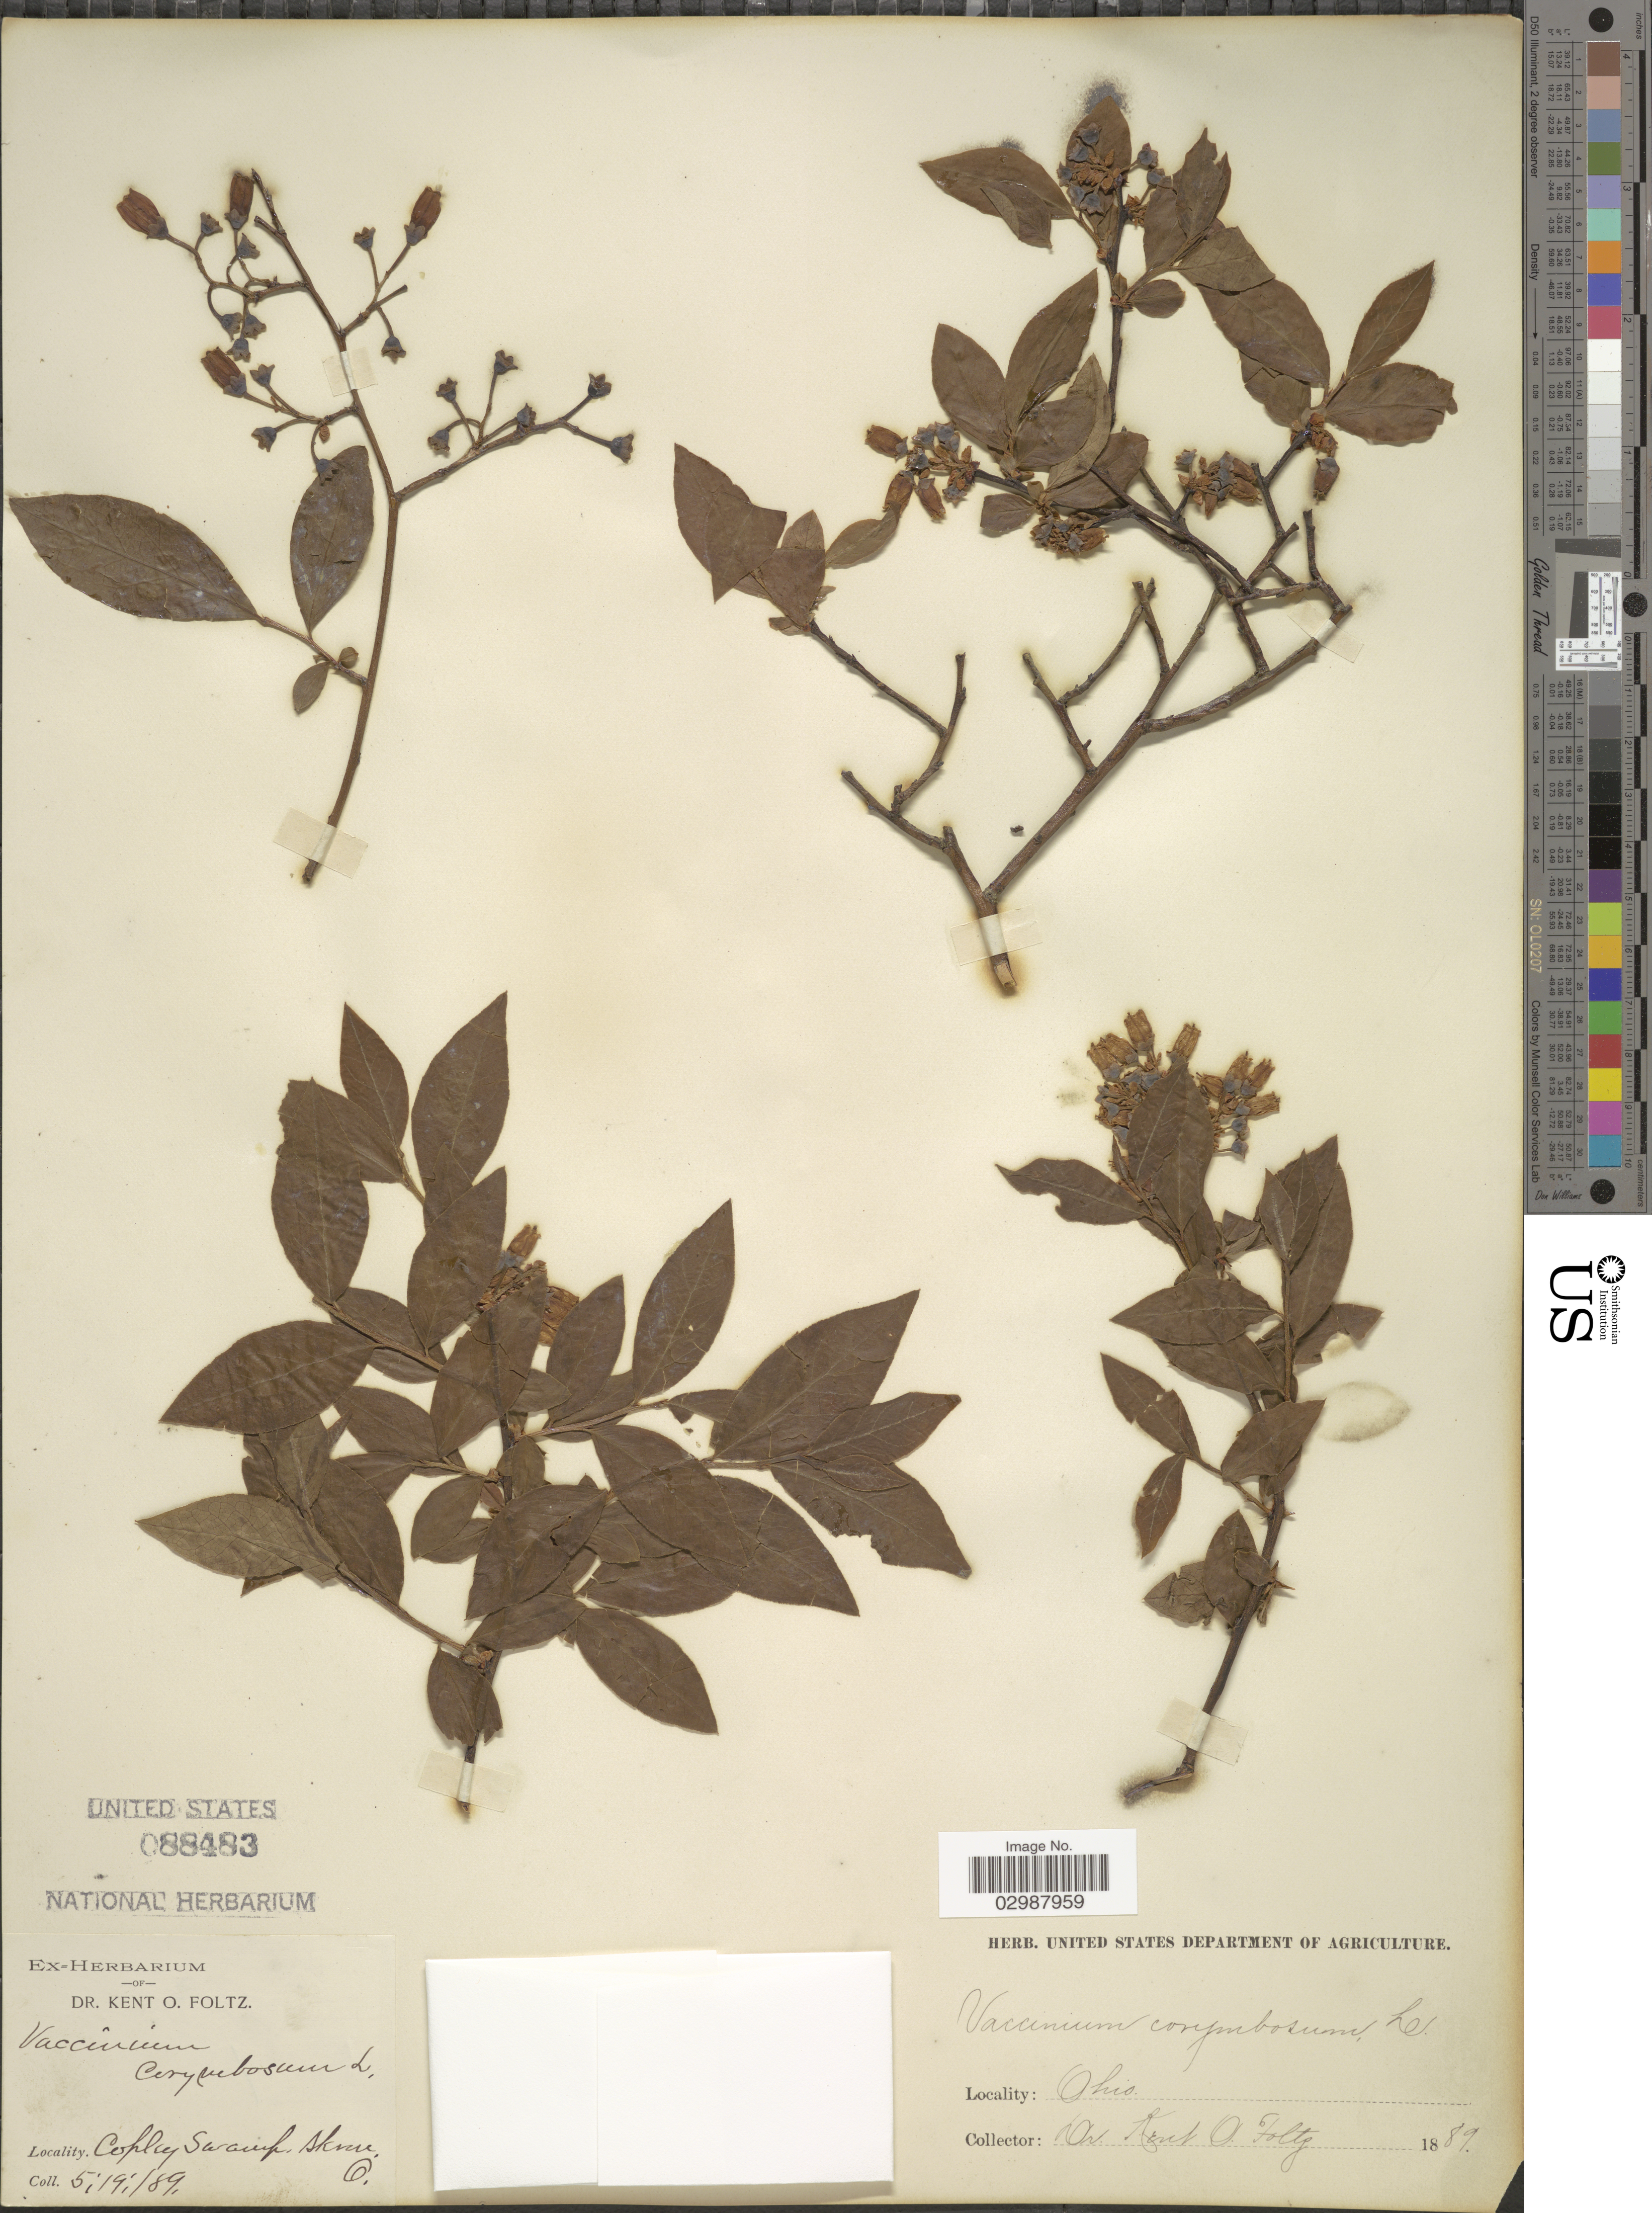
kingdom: Plantae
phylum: Tracheophyta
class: Magnoliopsida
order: Ericales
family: Ericaceae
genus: Vaccinium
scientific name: Vaccinium corymbosum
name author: L.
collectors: K. Foltz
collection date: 1889-05-19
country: United States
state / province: Ohio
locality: Copley Swamp.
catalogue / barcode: US 88483